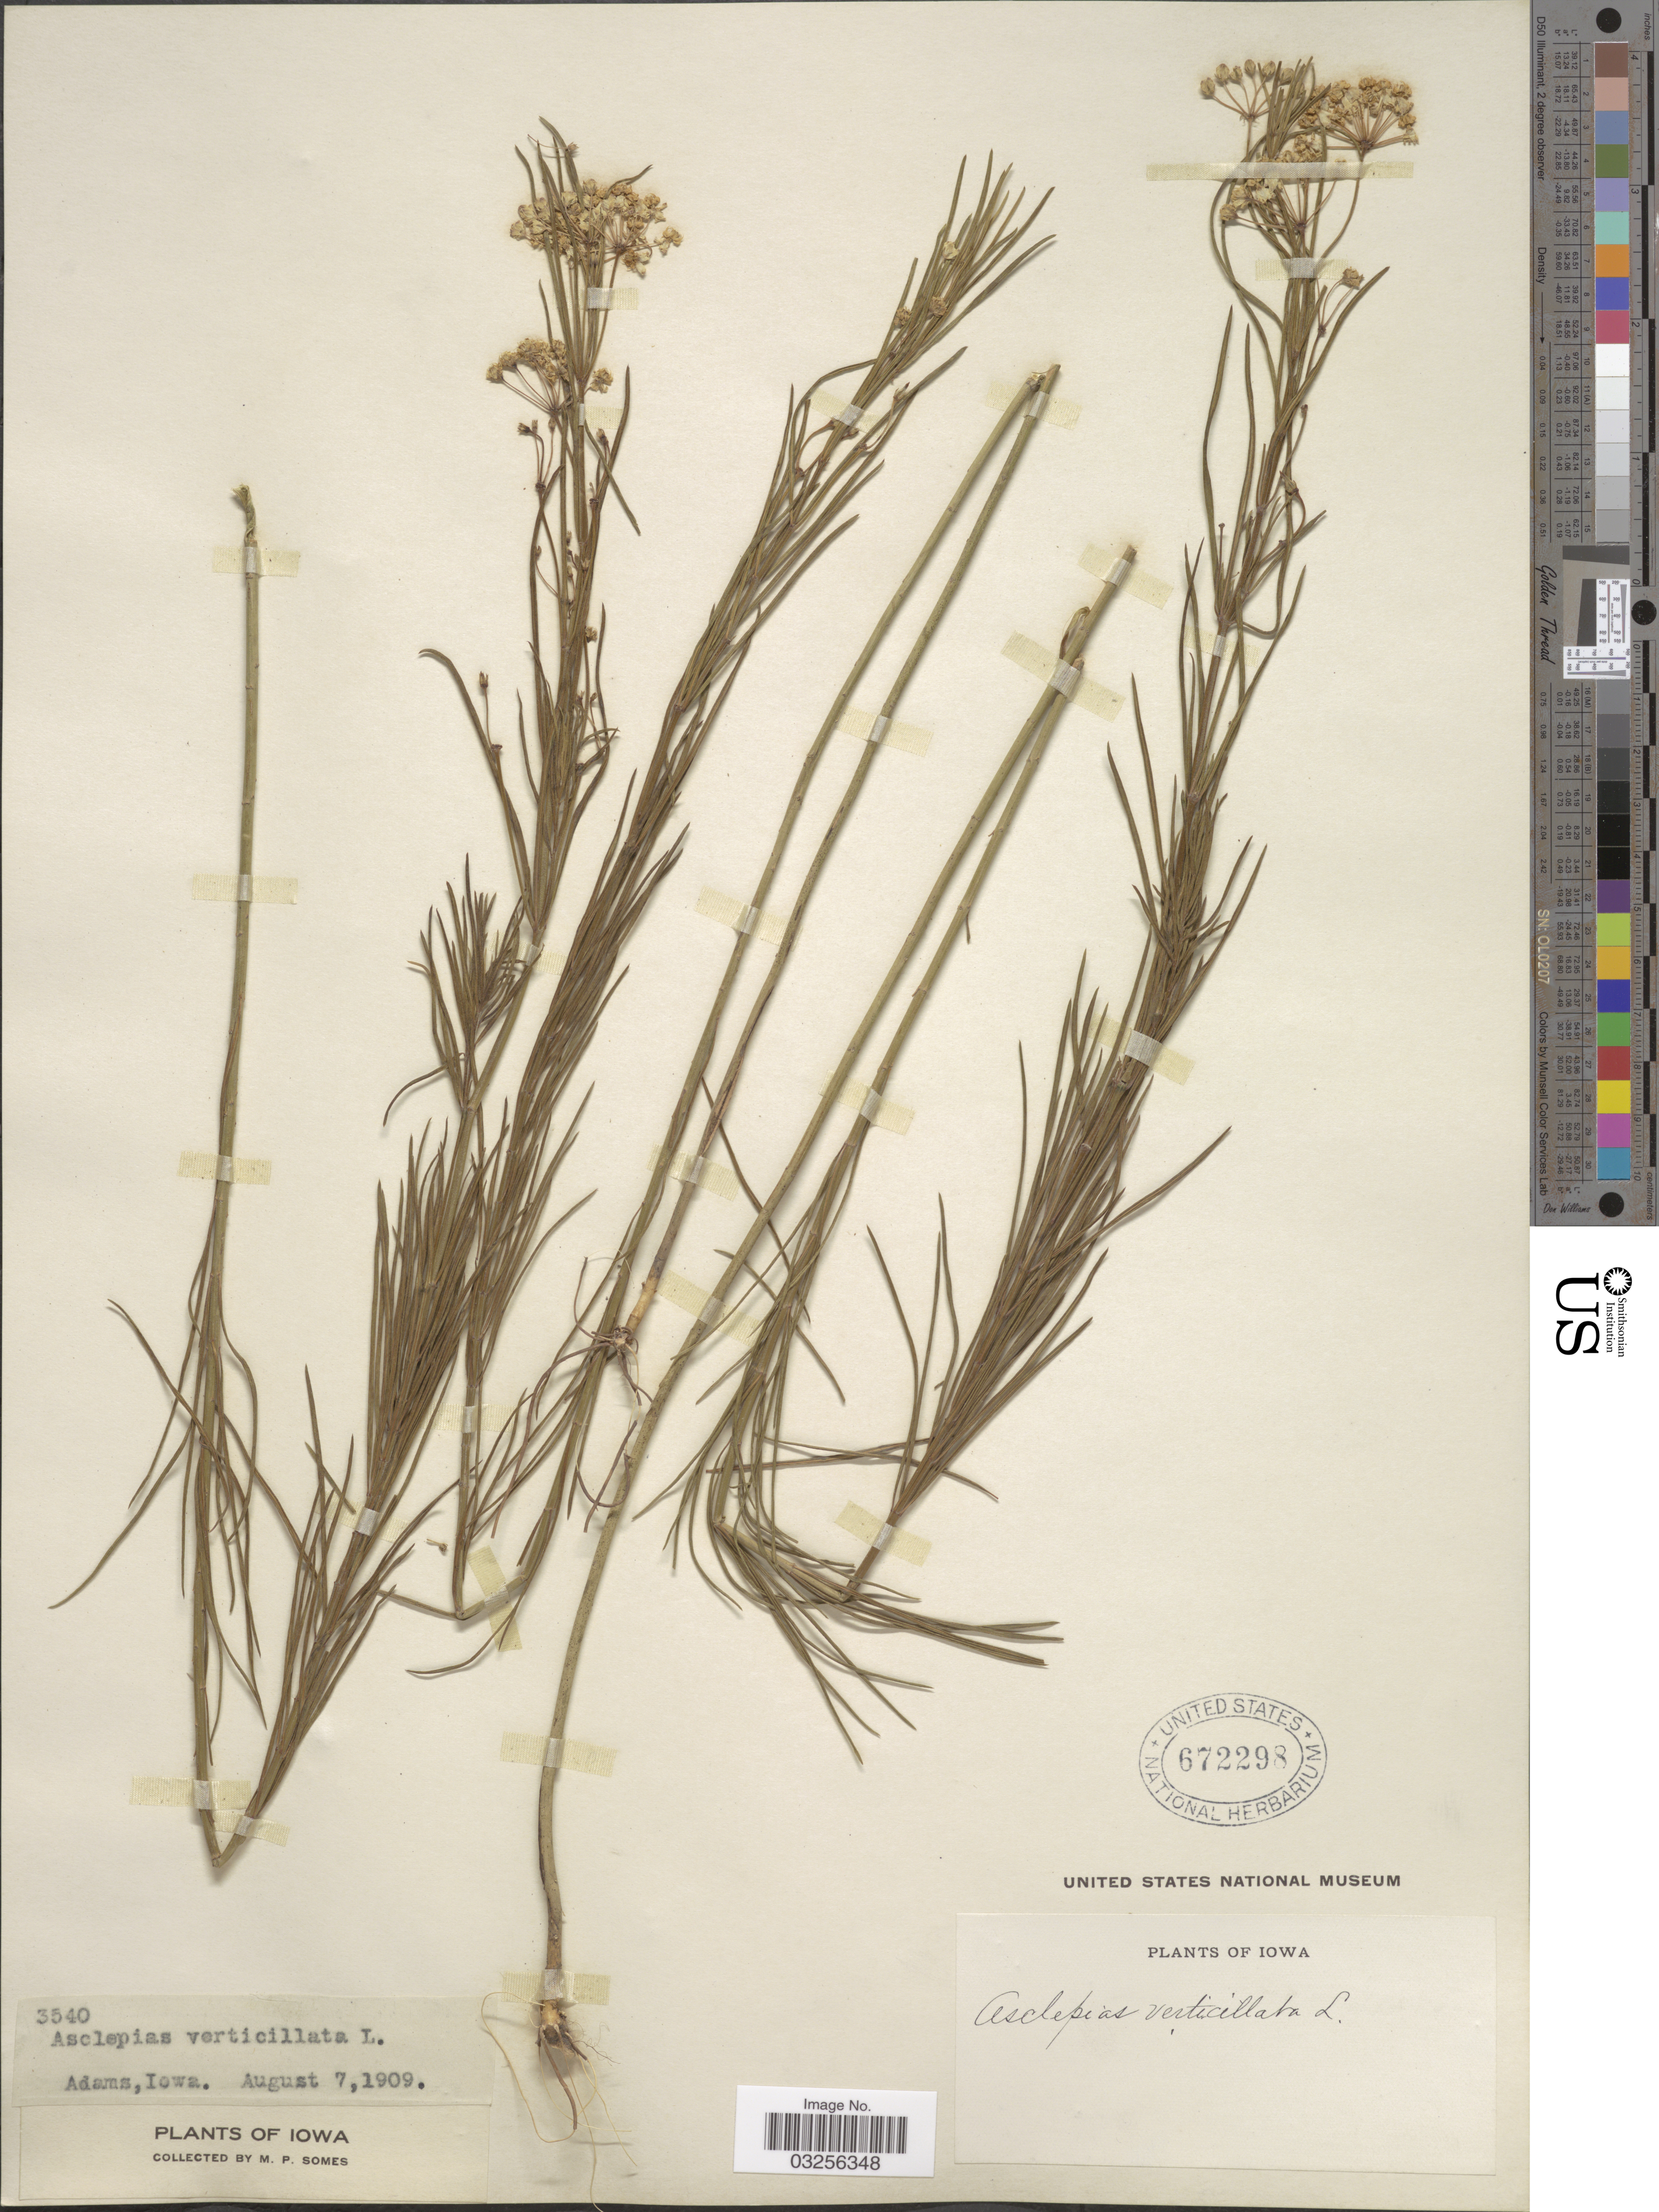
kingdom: Plantae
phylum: Tracheophyta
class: Magnoliopsida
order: Gentianales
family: Apocynaceae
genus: Asclepias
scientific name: Asclepias verticillata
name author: L.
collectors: M. Somes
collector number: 3540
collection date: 1909-08-07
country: United States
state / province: Iowa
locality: Adams.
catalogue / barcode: US 672298